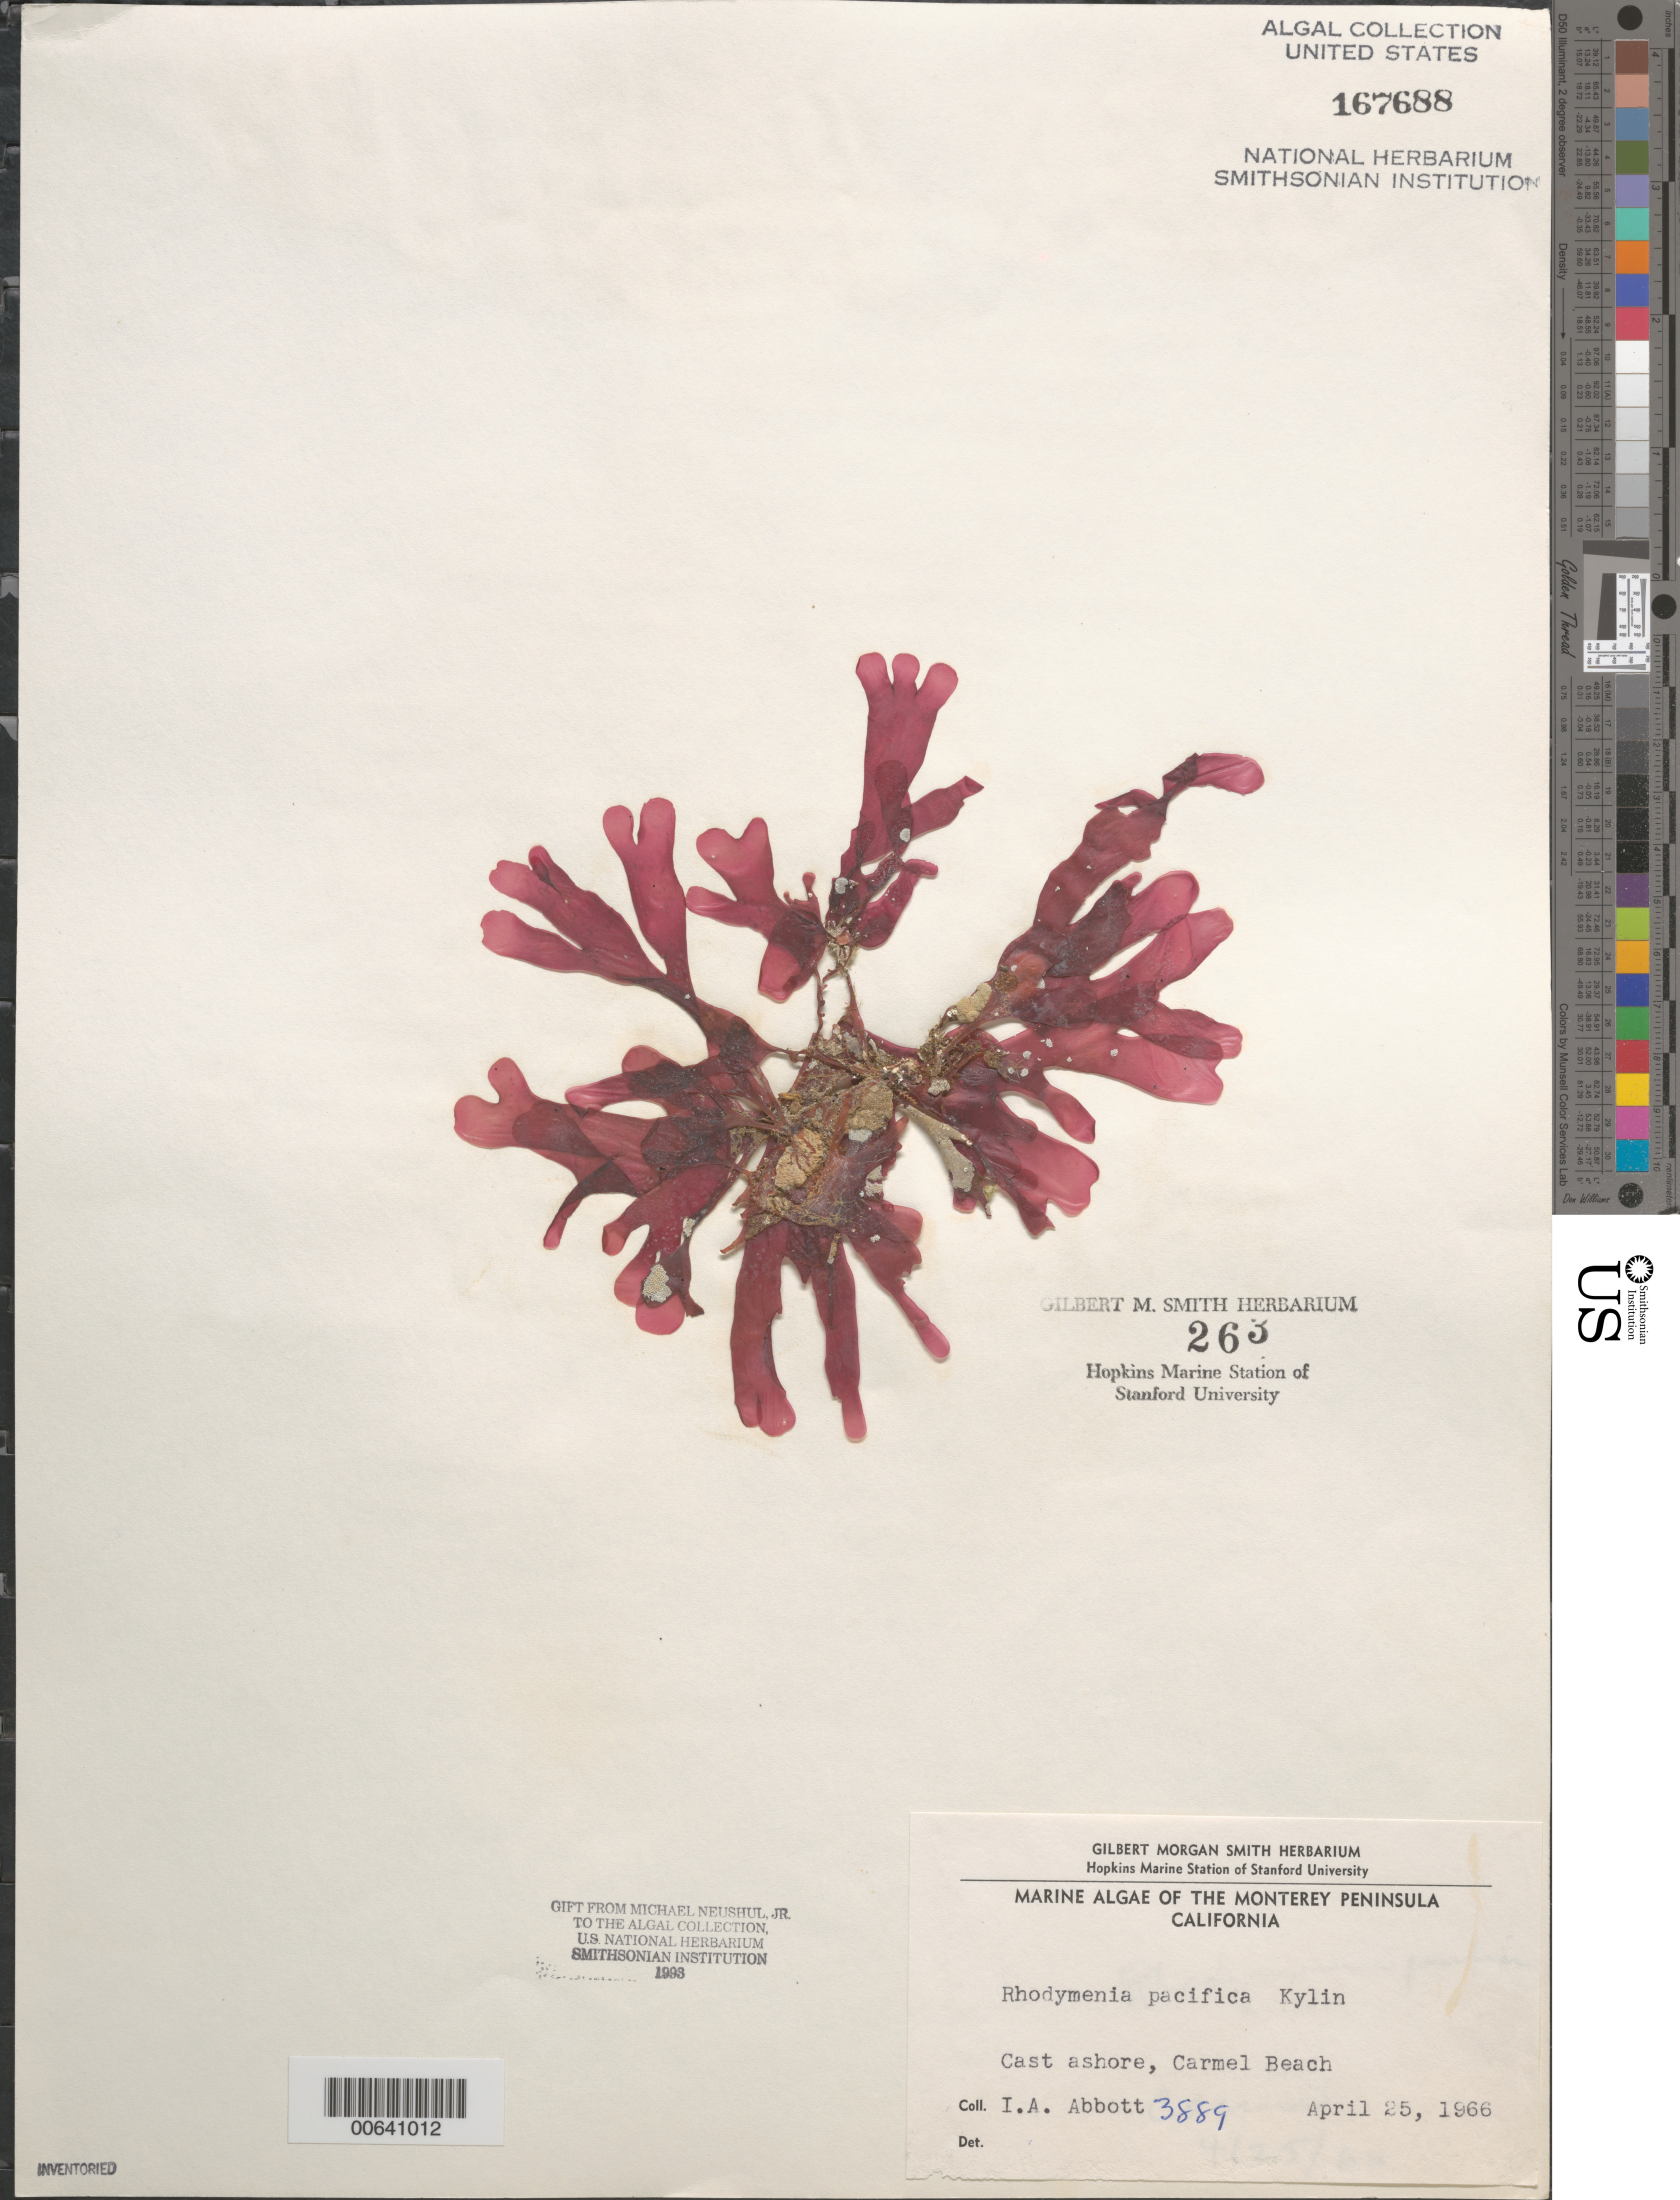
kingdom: Plantae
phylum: Rhodophyta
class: Florideophyceae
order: Rhodymeniales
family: Rhodymeniaceae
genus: Rhodymenia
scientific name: Rhodymenia pacifica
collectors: I. A. Abbott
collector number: IAA 3889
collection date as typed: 25 Apr 1966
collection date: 1966-04-25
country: United States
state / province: California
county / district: Monterey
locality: Carmel Beach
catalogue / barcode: US 167688